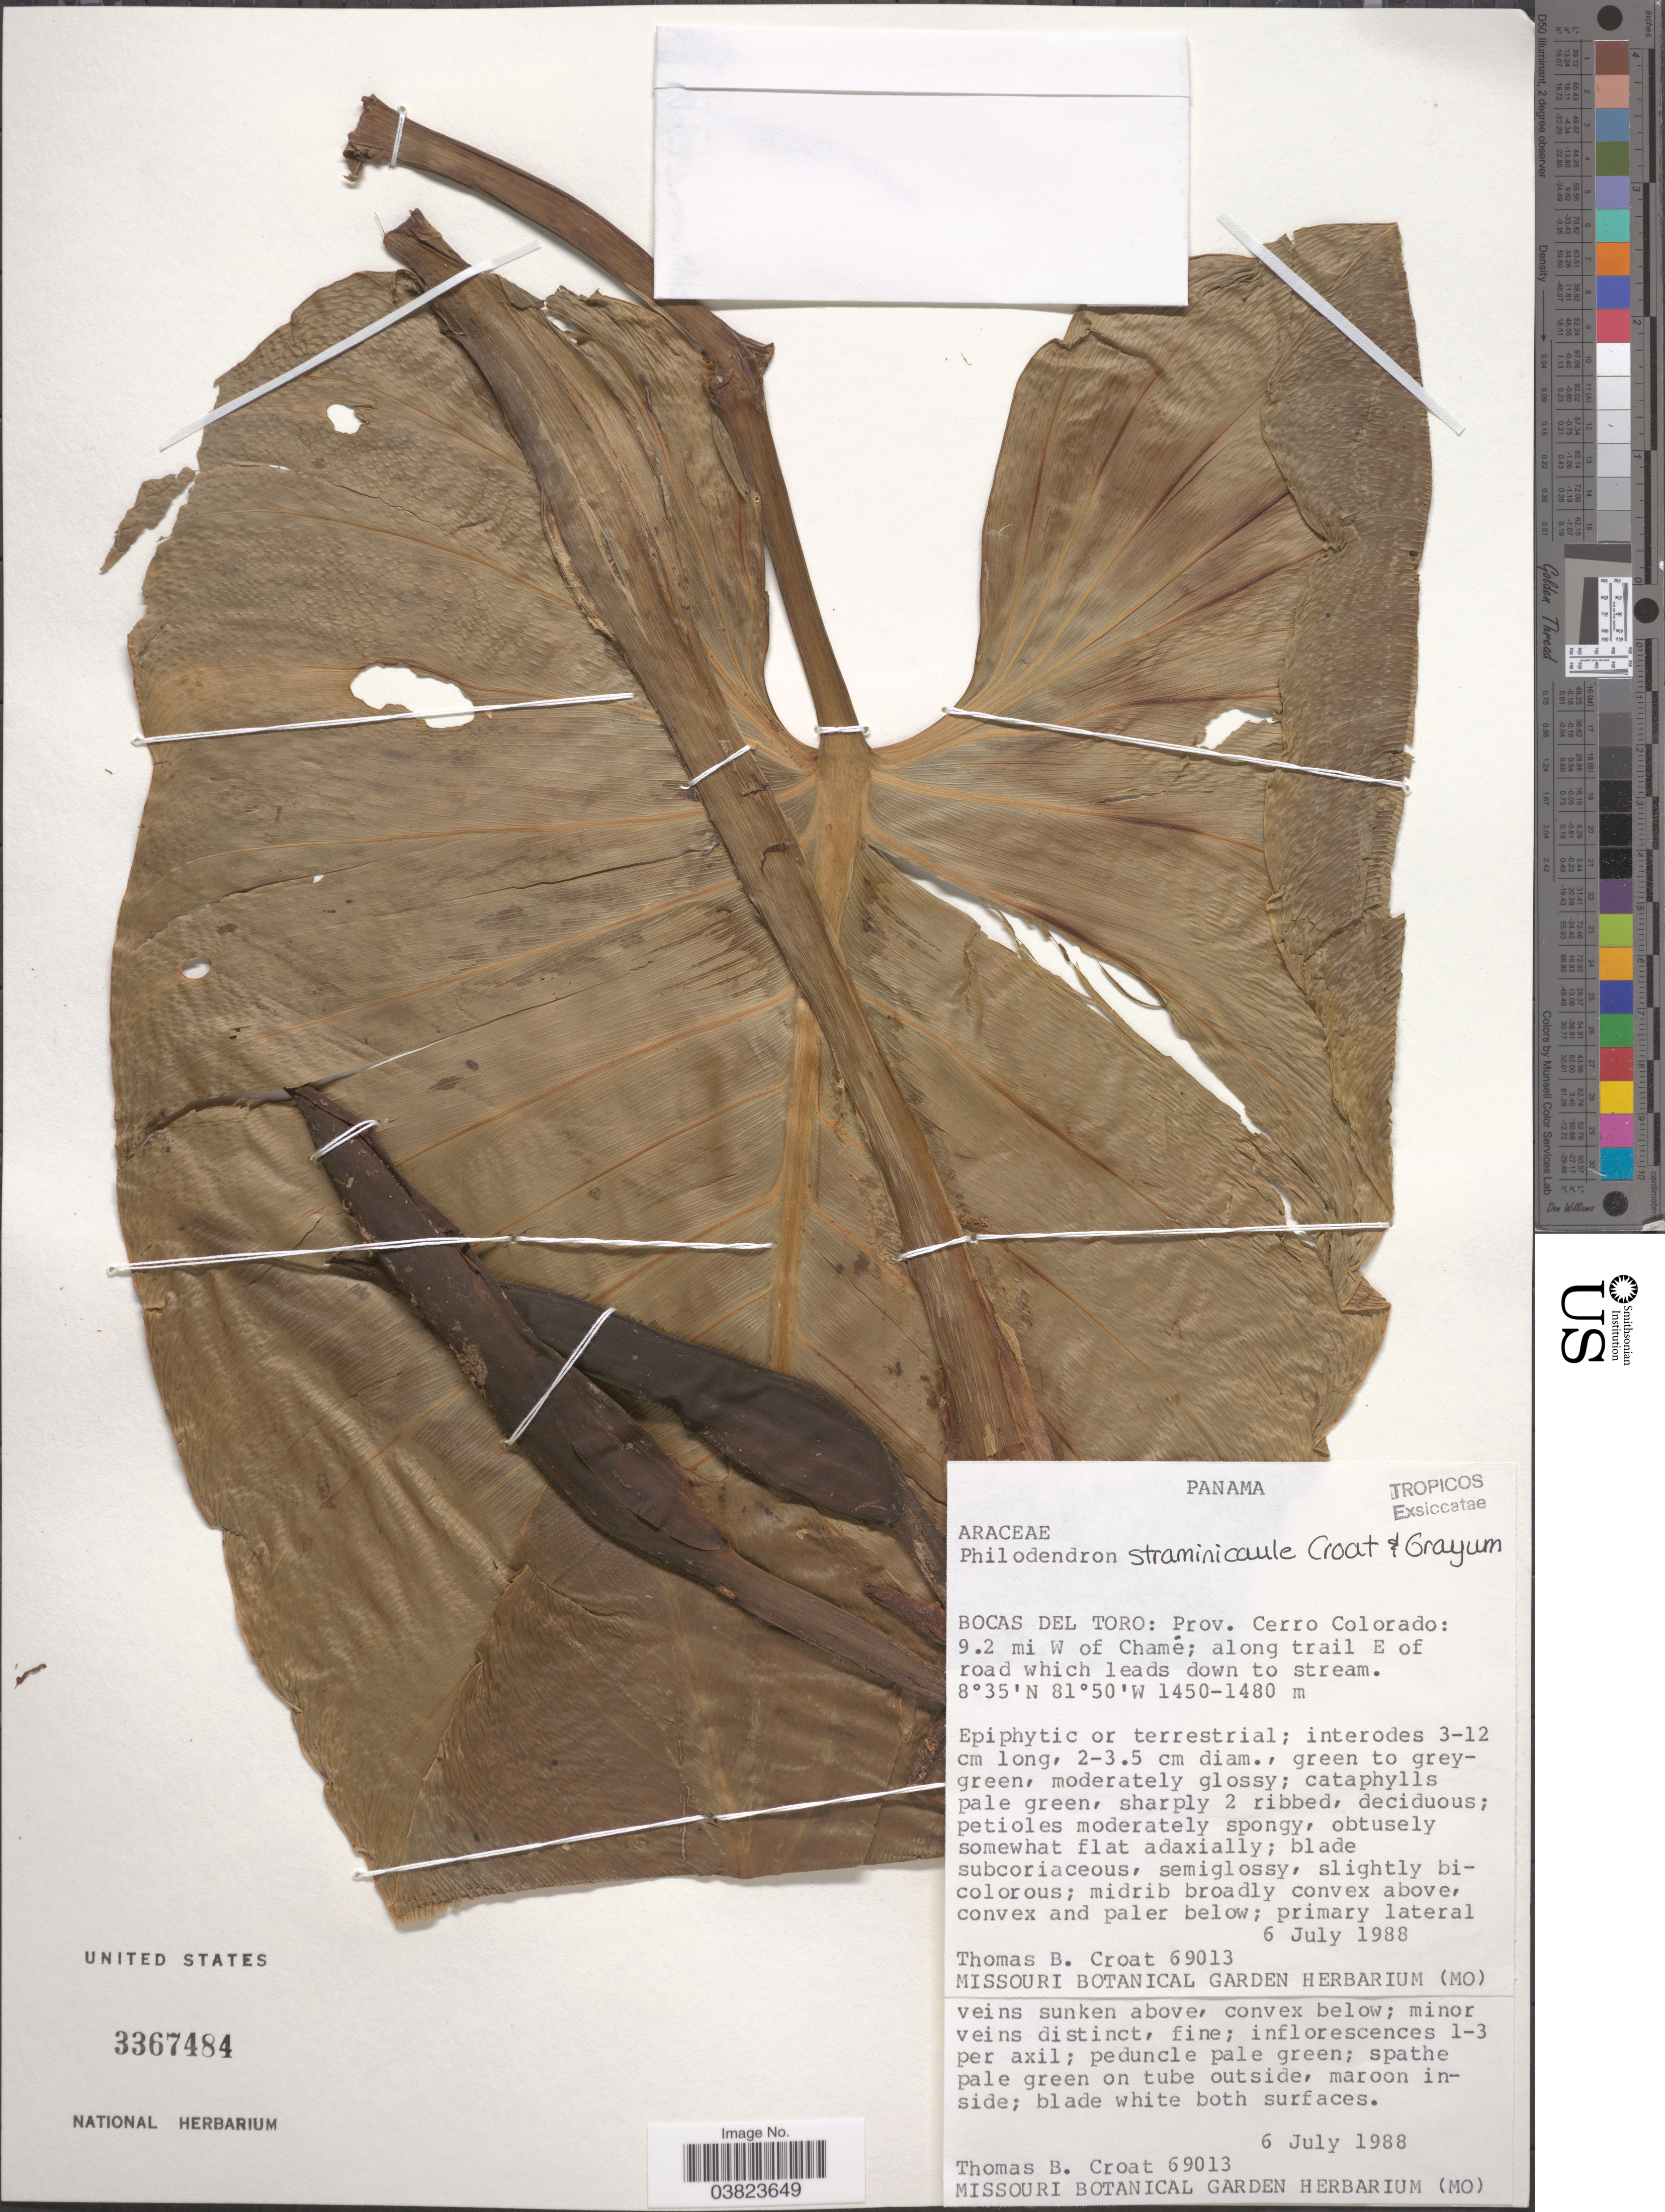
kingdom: Plantae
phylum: Tracheophyta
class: Liliopsida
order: Alismatales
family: Araceae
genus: Philodendron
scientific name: Philodendron straminicaule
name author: Croat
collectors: T. B. Croat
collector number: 69013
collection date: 1988-07-06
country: Panama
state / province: Bocas del Toro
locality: Prov. Cerro Colorado: 9.2 mi W of Chamé; along trail E of road which lead down to stream.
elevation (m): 1450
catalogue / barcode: US 3367484